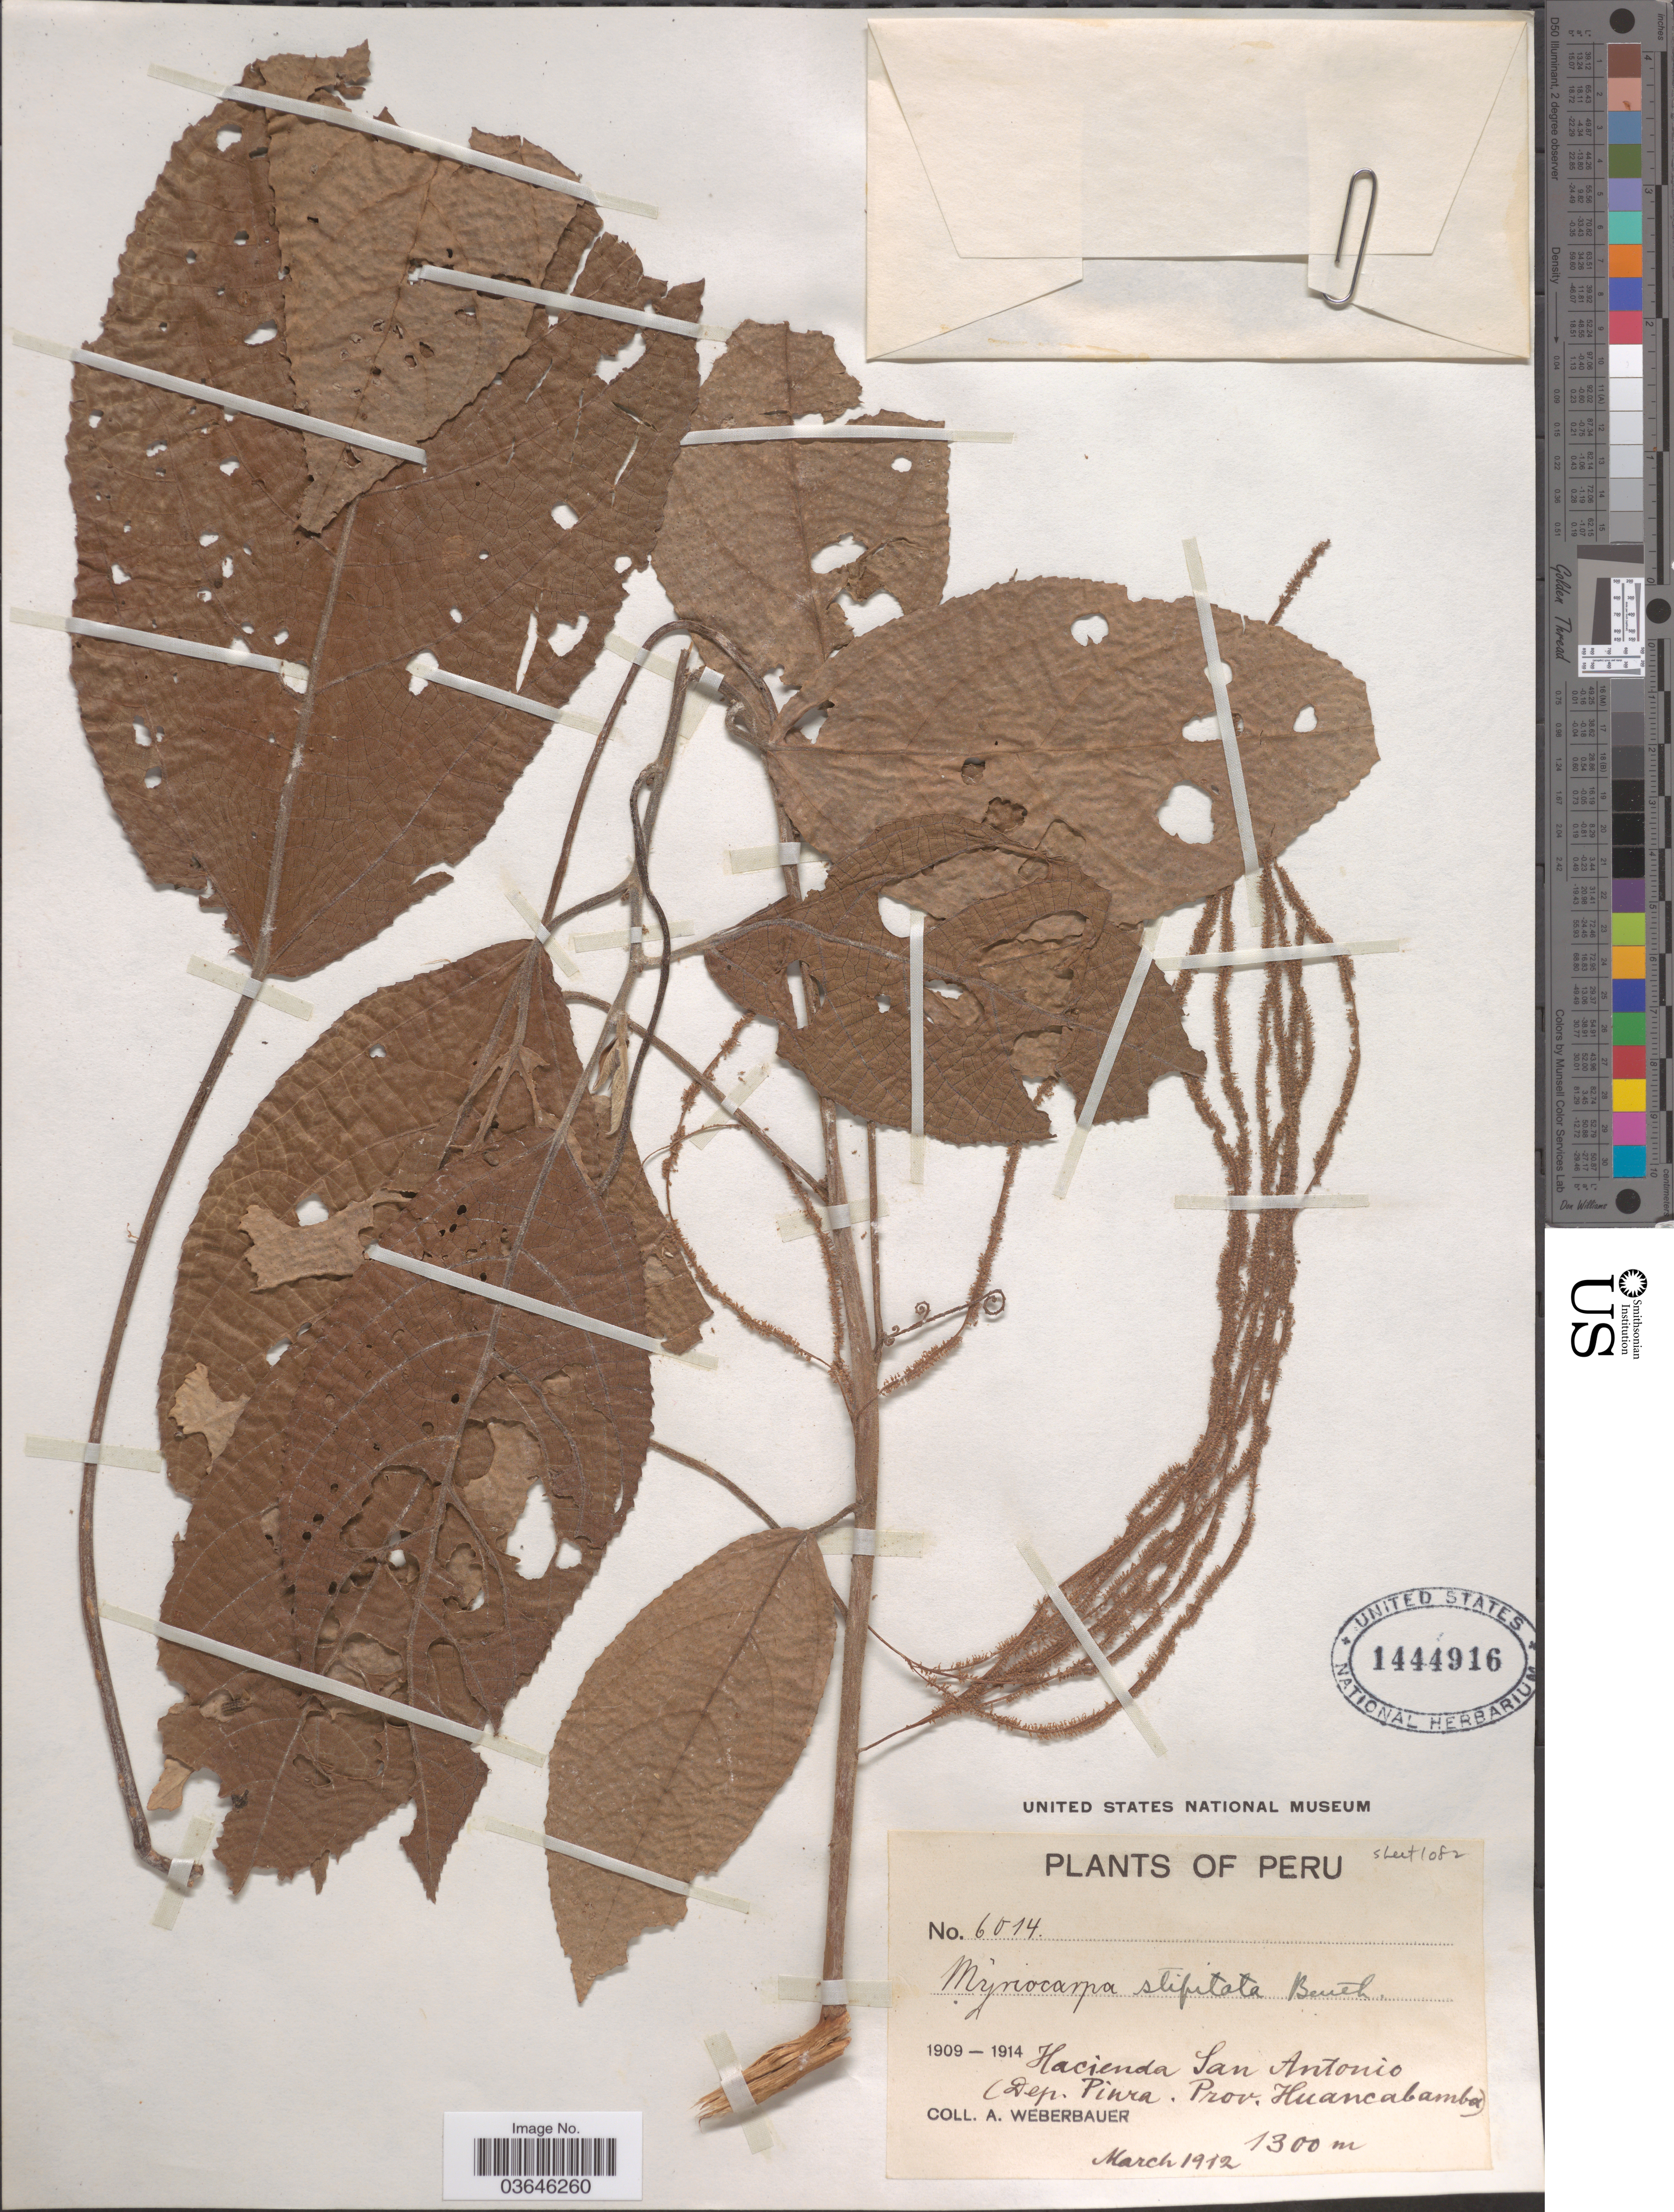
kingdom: Plantae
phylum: Tracheophyta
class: Magnoliopsida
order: Rosales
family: Urticaceae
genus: Myriocarpa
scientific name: Myriocarpa stipitata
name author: Benth.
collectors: A. Weberbauer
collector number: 6014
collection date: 1912-03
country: Peru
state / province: Piura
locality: Hacienda San Antonio (Dep. Piura. Prov. Huancabamba).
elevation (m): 1300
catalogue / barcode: US 1444916